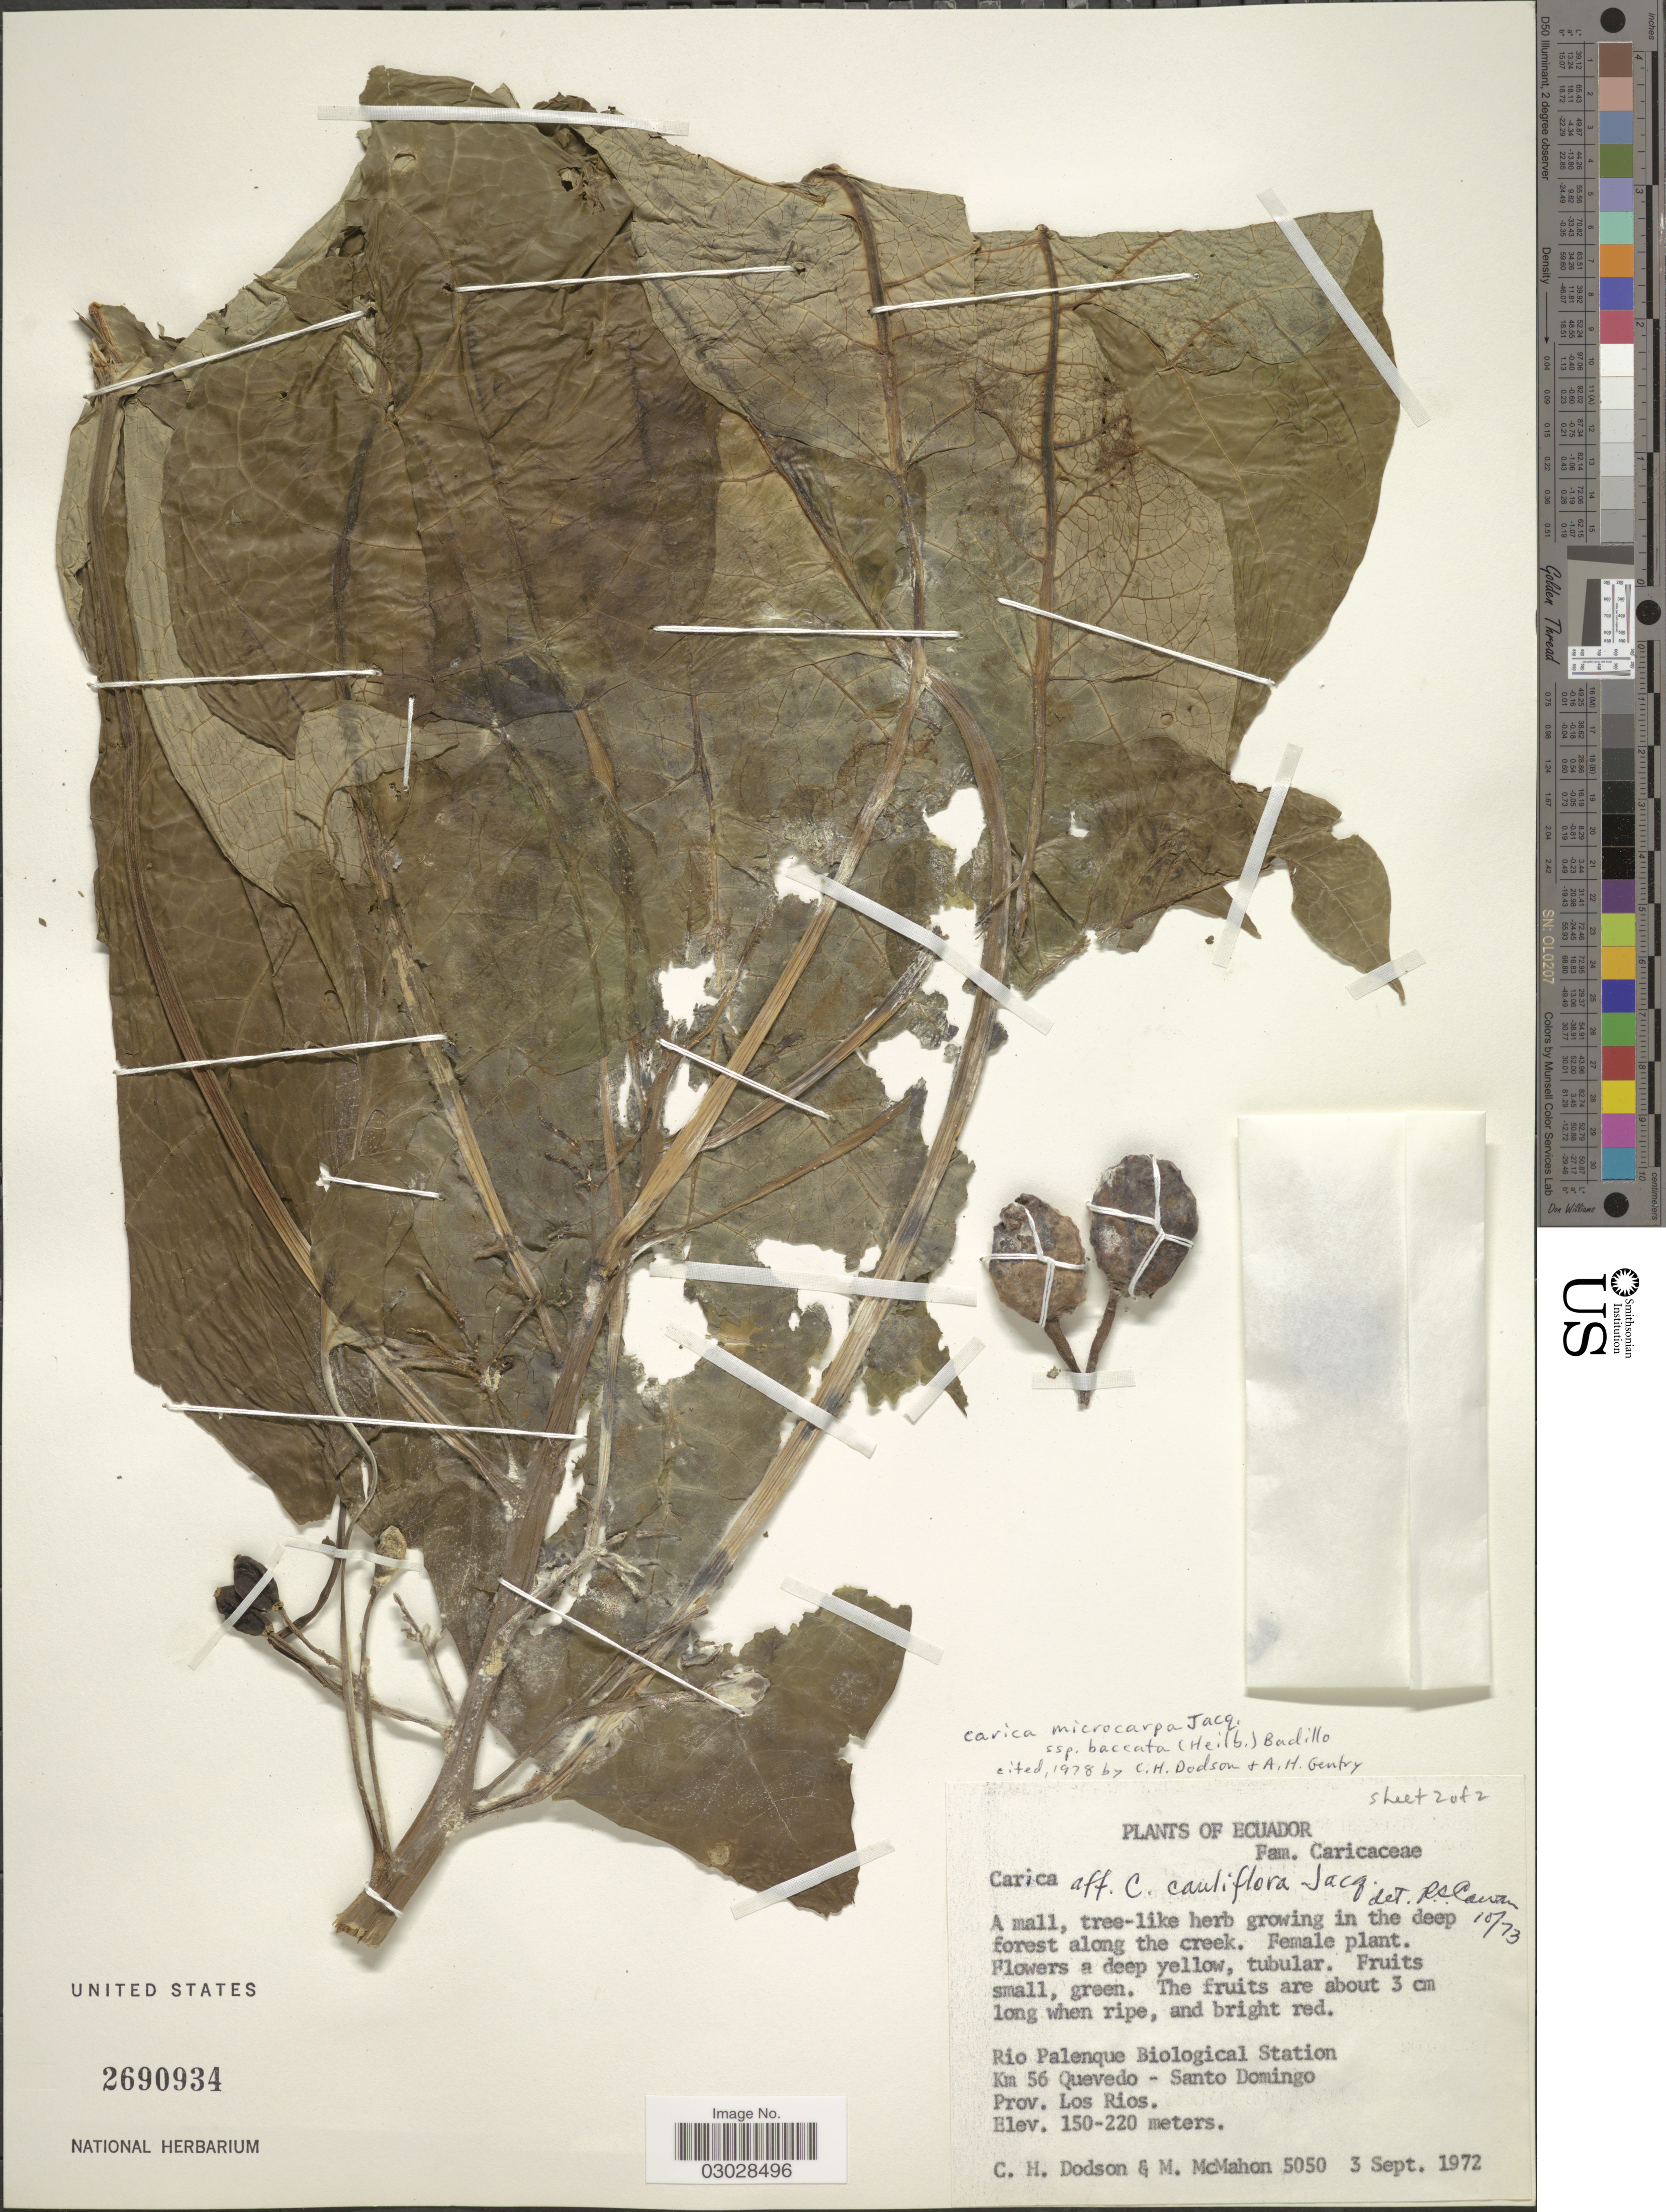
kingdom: Plantae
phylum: Tracheophyta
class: Magnoliopsida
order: Brassicales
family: Caricaceae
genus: Vasconcellea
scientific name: Vasconcellea microcarpa subsp. baccata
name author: (Heilborn) V.M. Badillo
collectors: C. H. Dodson & M. McMahon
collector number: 5050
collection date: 1972-09-03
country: Ecuador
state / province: Los Ríos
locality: Rio Palenque Biological Station Km 56 Quevedo - Santo Domingo, Prov. Los Rios.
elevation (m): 150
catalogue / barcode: US 2690934